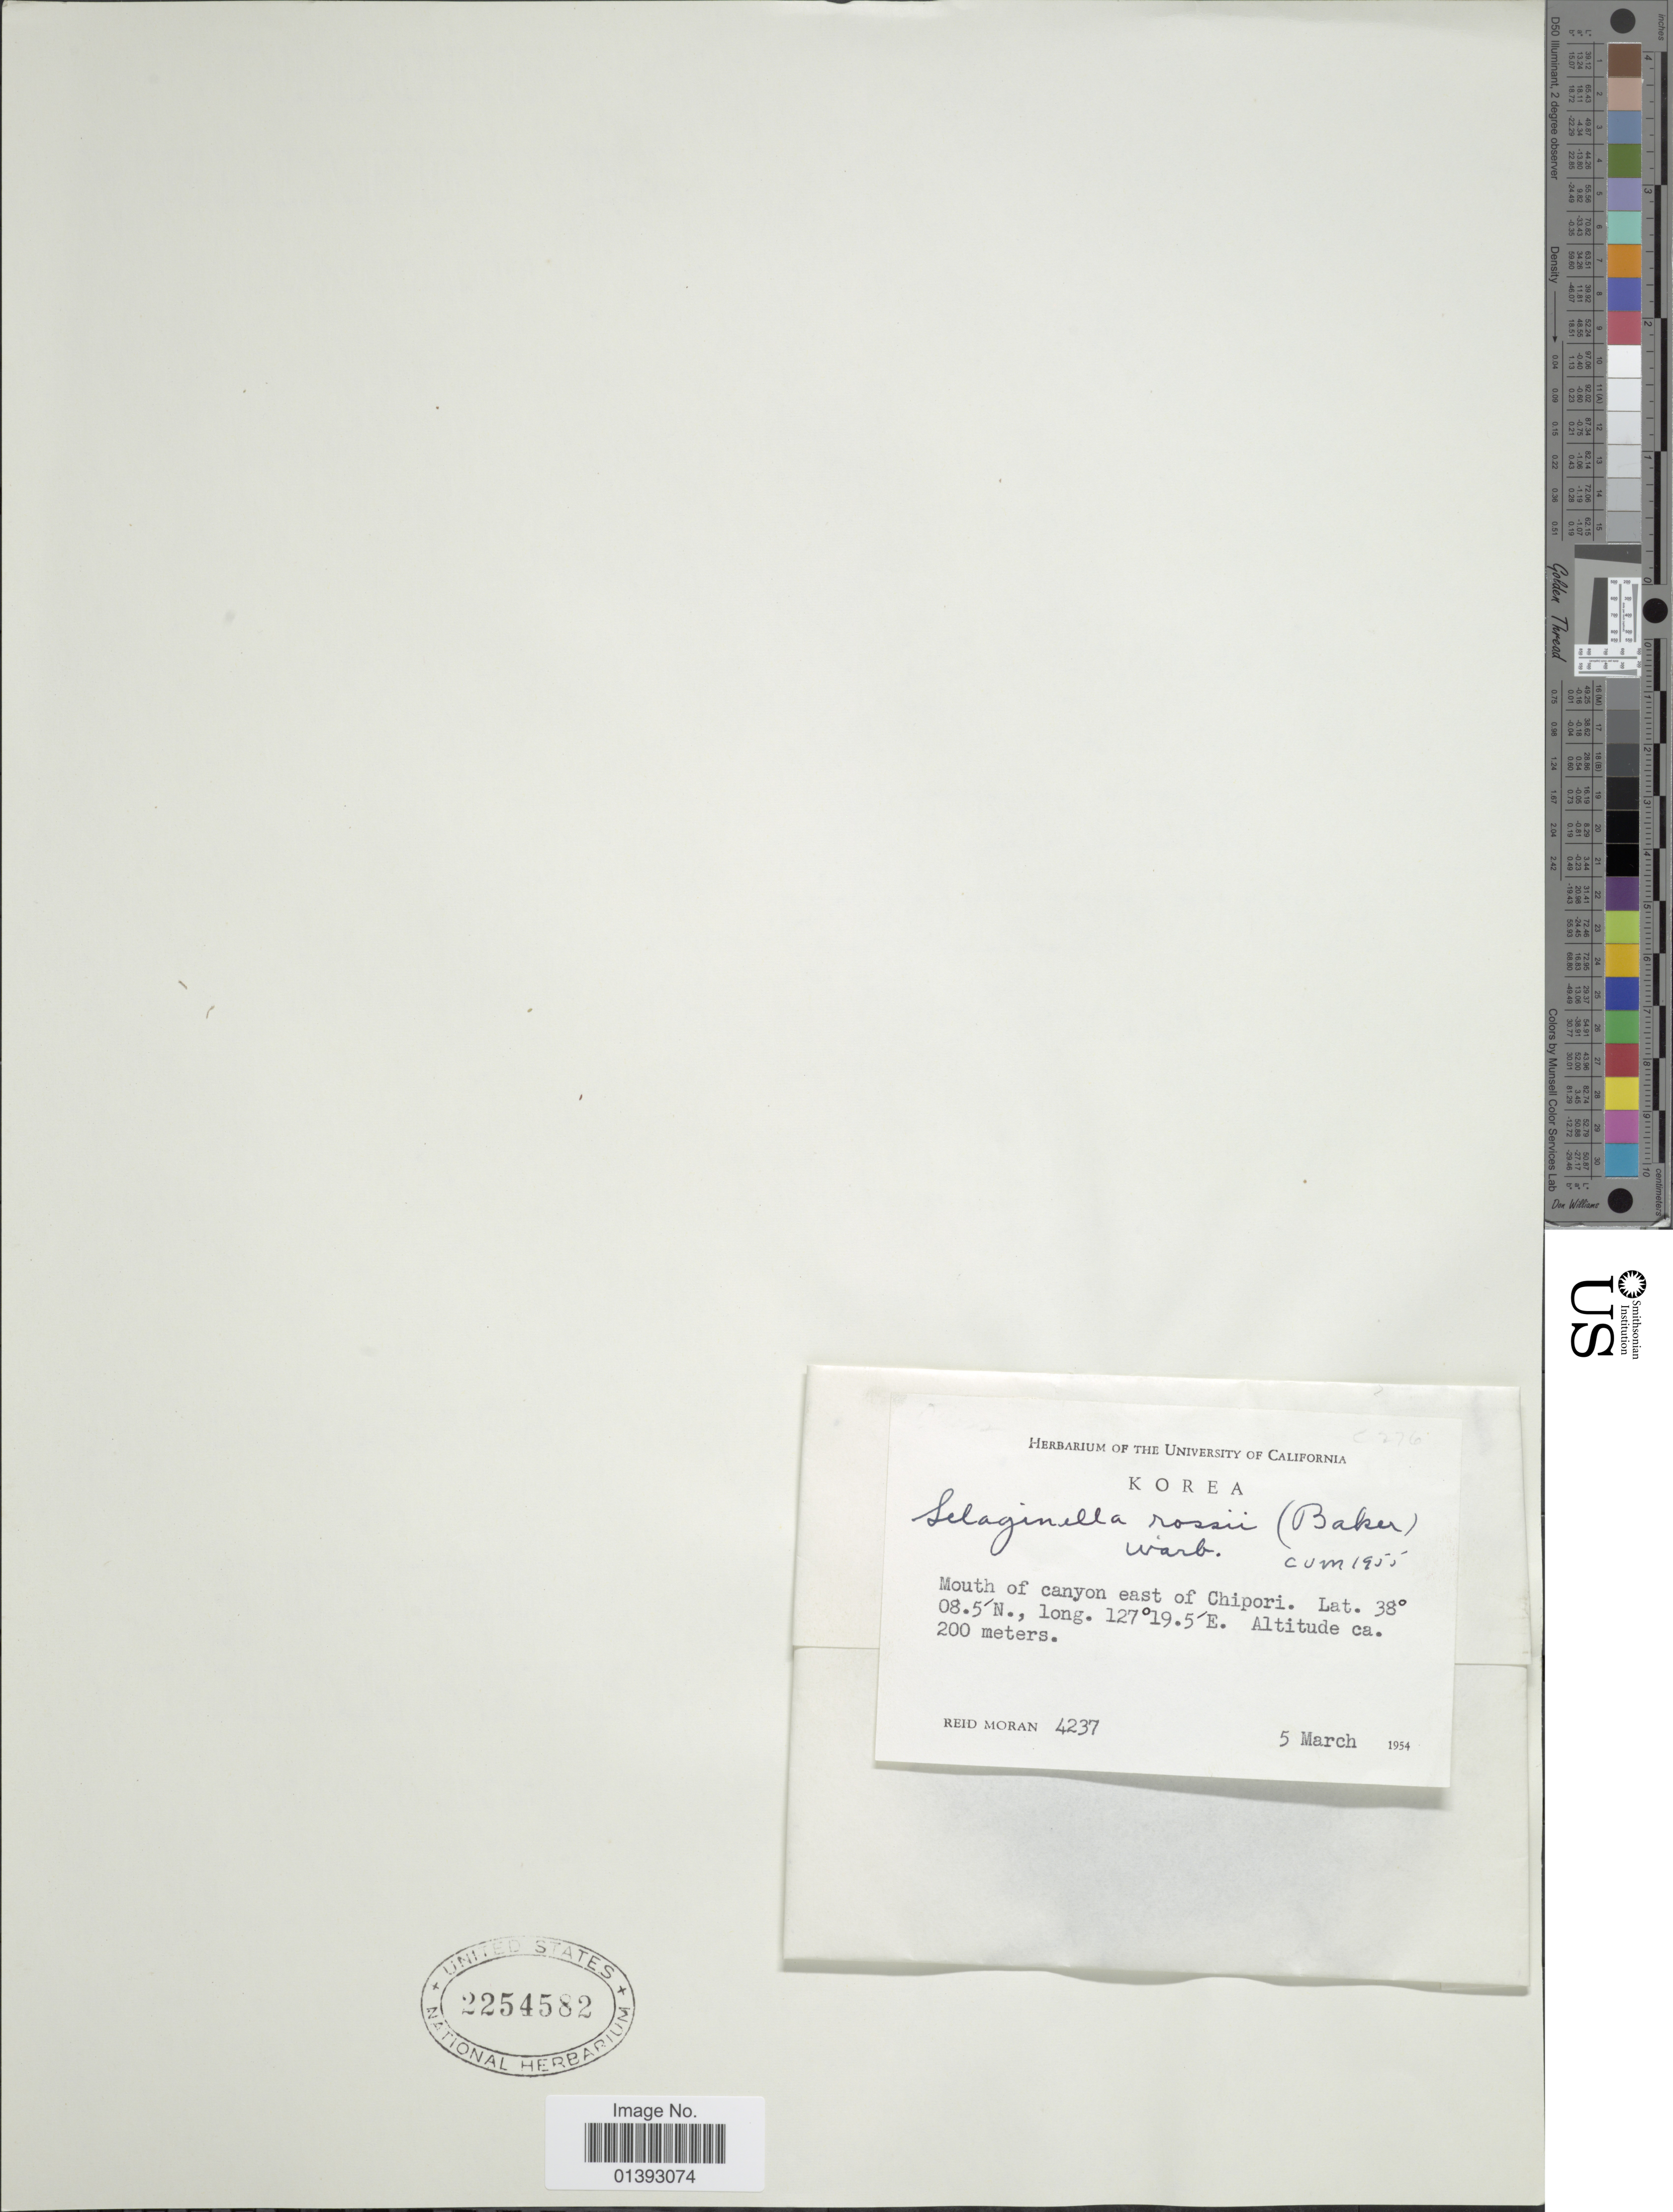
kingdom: Plantae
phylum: Tracheophyta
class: Lycopodiopsida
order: Selaginellales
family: Selaginellaceae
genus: Selaginella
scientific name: Selaginella rossii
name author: (Baker) Warb.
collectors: R. V. Moran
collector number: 4237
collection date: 1954-03-05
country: South Korea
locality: Mouth of canyon east of Chipori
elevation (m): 200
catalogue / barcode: US 2254582